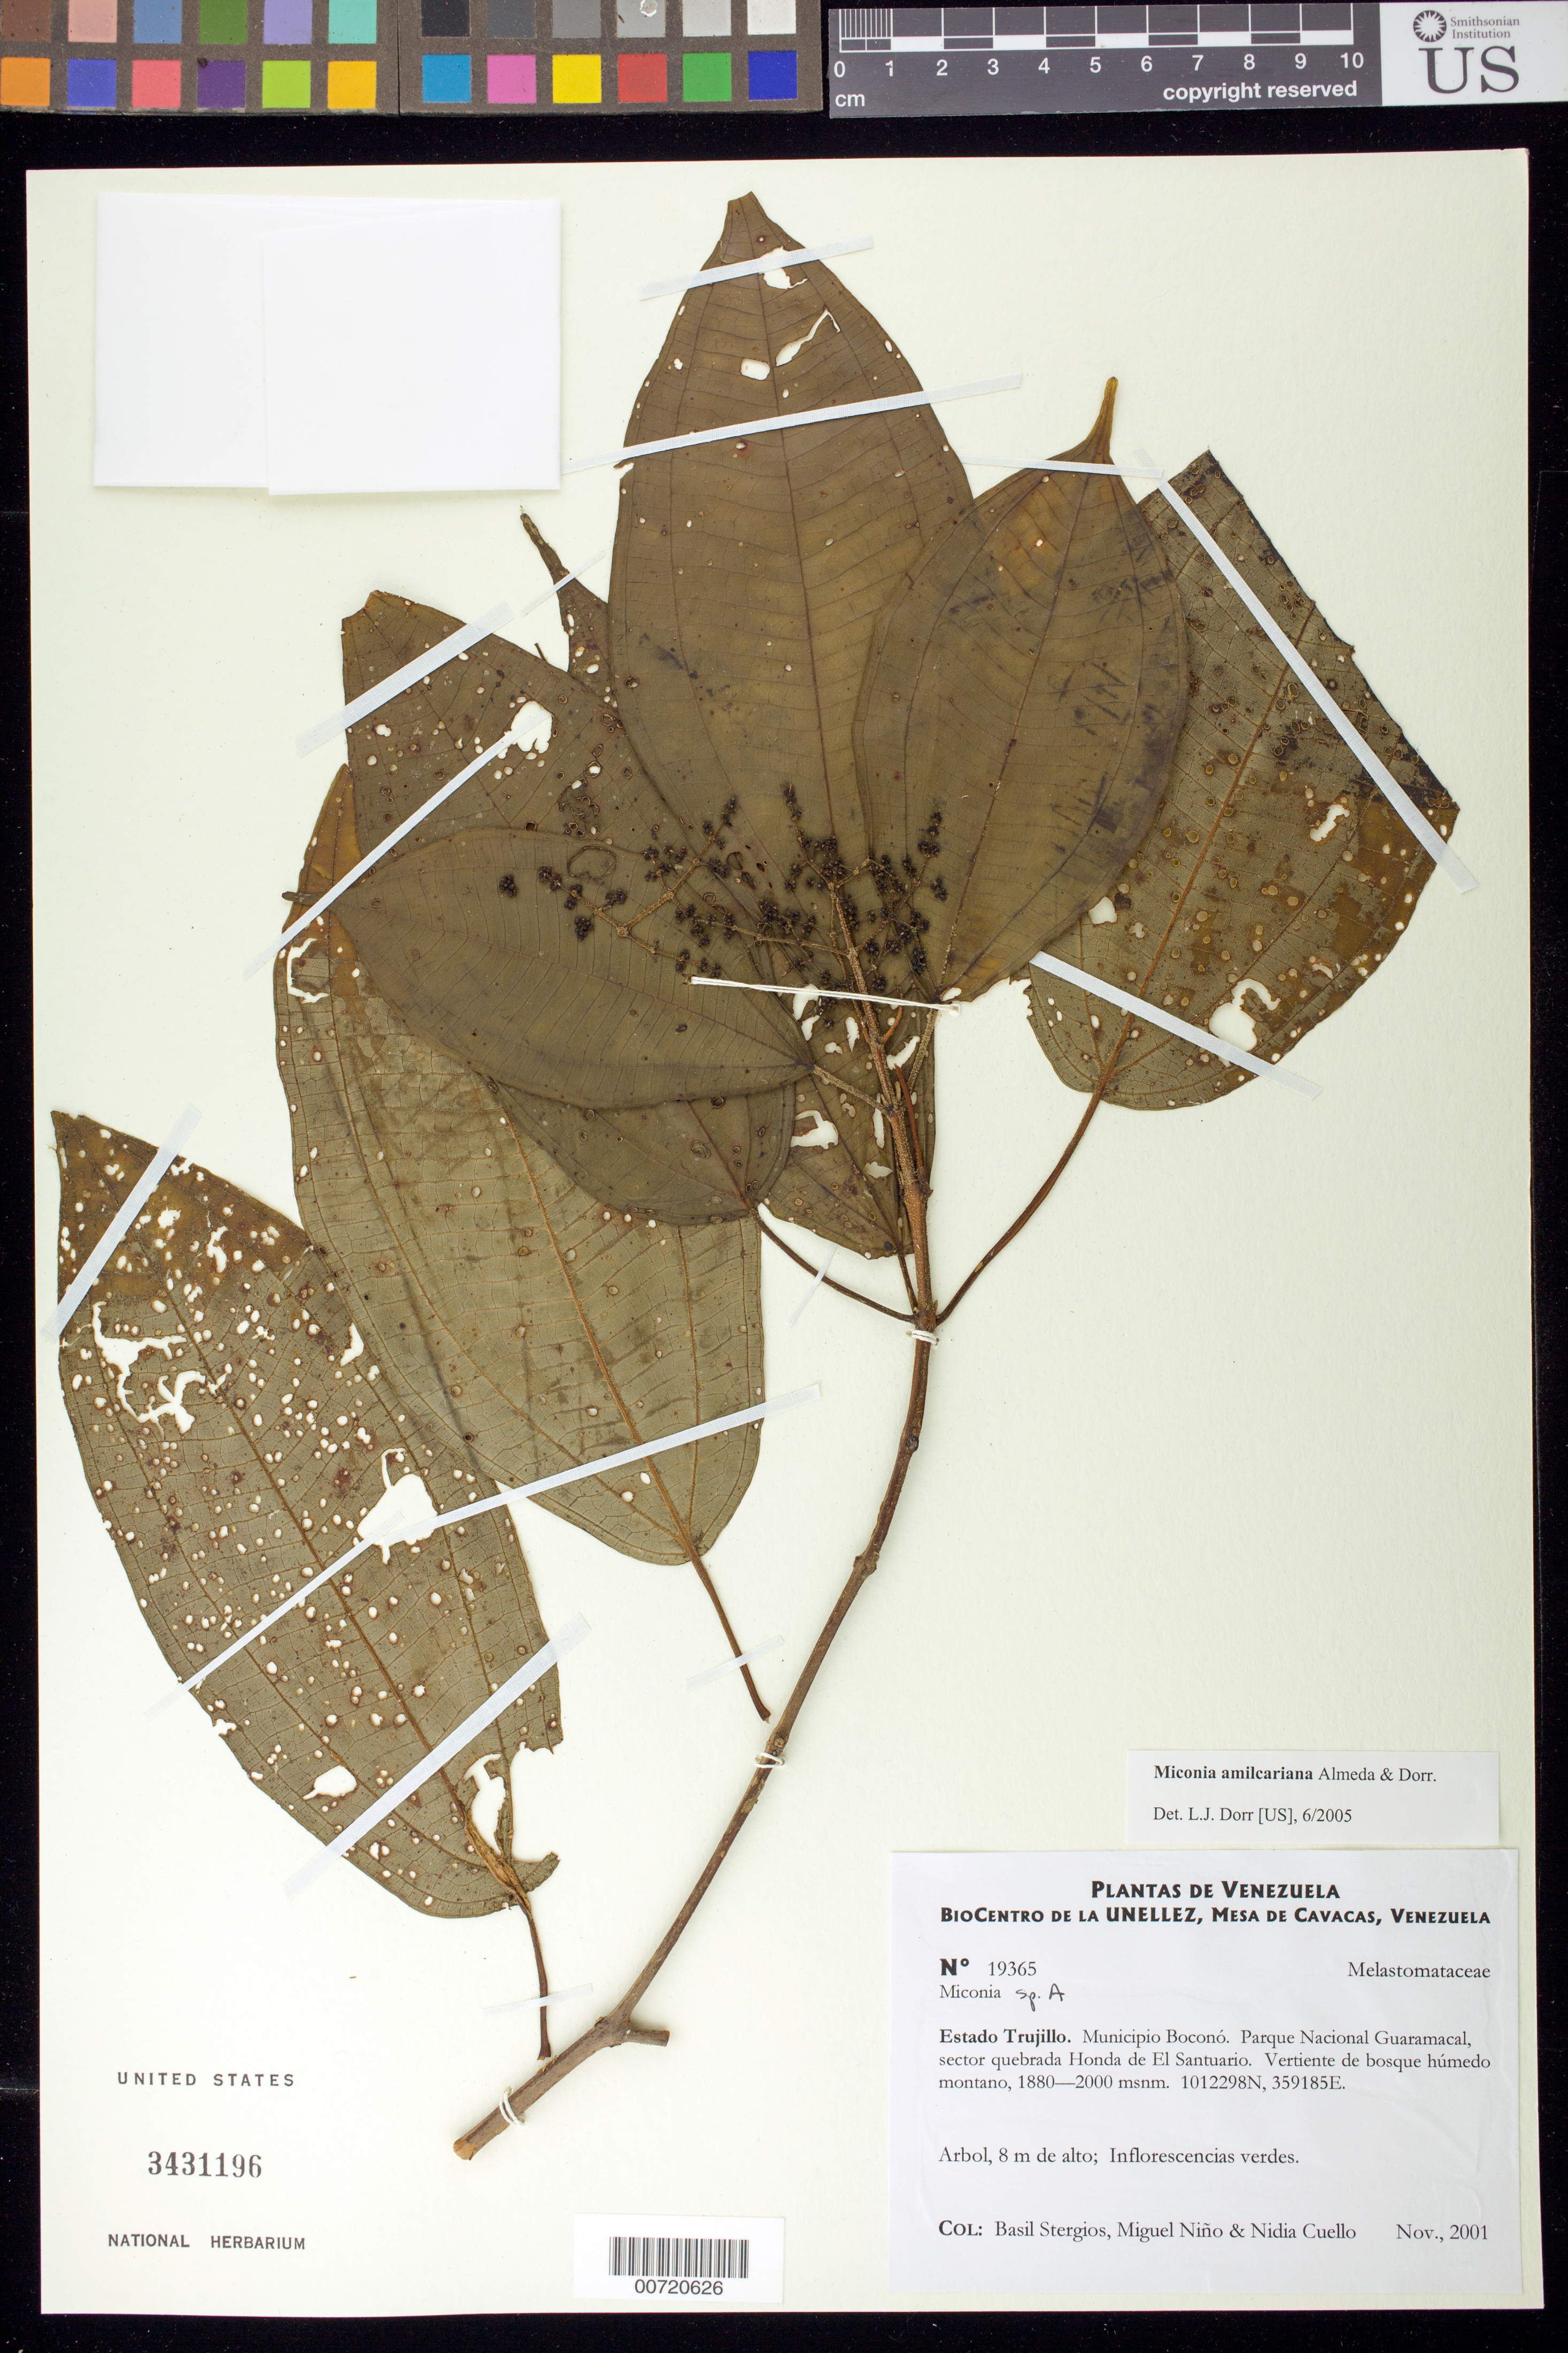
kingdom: Plantae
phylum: Tracheophyta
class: Magnoliopsida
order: Myrtales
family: Melastomataceae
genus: Miconia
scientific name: Miconia amilcariana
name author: Almeda & Dorr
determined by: Dorr, L. J., (BOT), Smithsonian Institution - National Museum of Natural History (UNITED STATES)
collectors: B. G. Stergios, S. M. Niño & N. L. Cuello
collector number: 19365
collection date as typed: Nov 2001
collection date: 2001-11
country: Venezuela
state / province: Trujillo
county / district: Boconó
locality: Parque Nacional Guaramacal. Sector quebrada Honda de El Santuario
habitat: Vertient de bosque húmedo montano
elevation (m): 1880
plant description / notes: PORT, US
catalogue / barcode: US 3431196